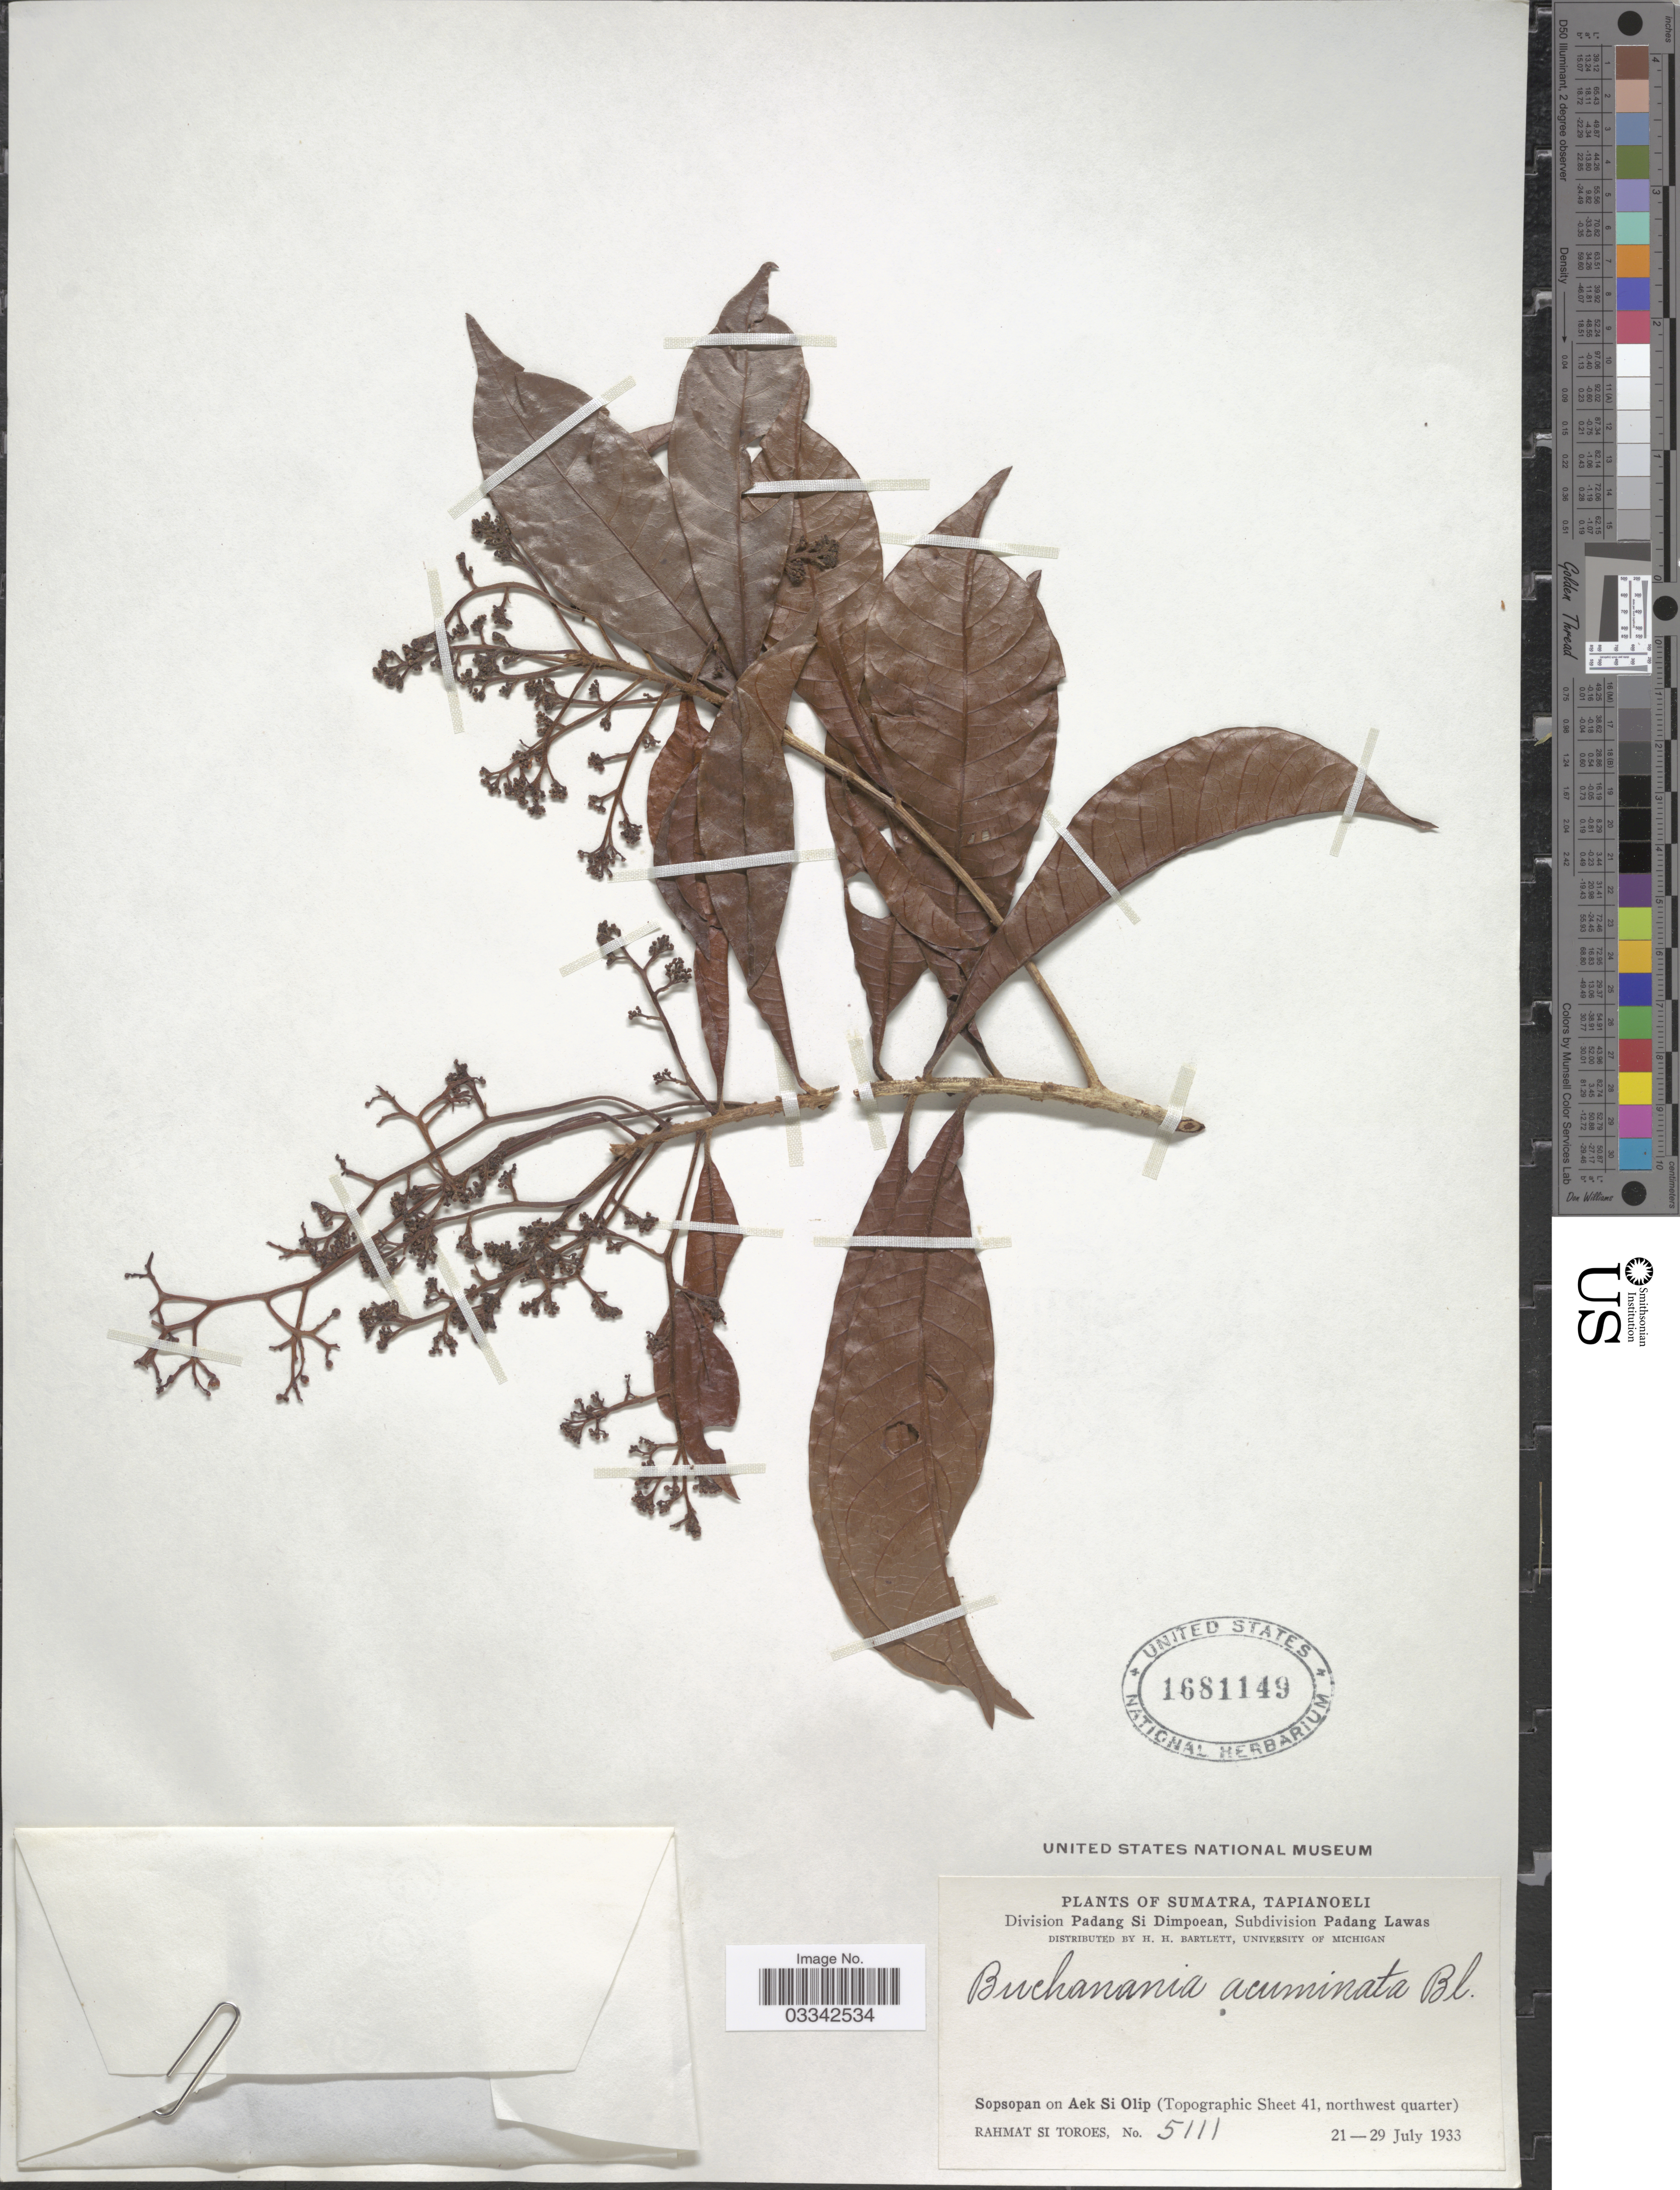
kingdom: Plantae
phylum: Tracheophyta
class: Magnoliopsida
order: Sapindales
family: Anacardiaceae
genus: Buchanania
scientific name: Buchanania acuminata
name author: Turcz.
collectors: Rahmat Si Boeea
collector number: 5111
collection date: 1933-07-21/1933-07-29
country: Indonesia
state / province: Sumatra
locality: Tapianoeli. Division Padan Si Dimpoean, Subdivision Padang Lawas. Sopsopan on Aek Si Olip (Topographic Sheet 41, northwest quarter).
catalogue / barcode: US 1681149